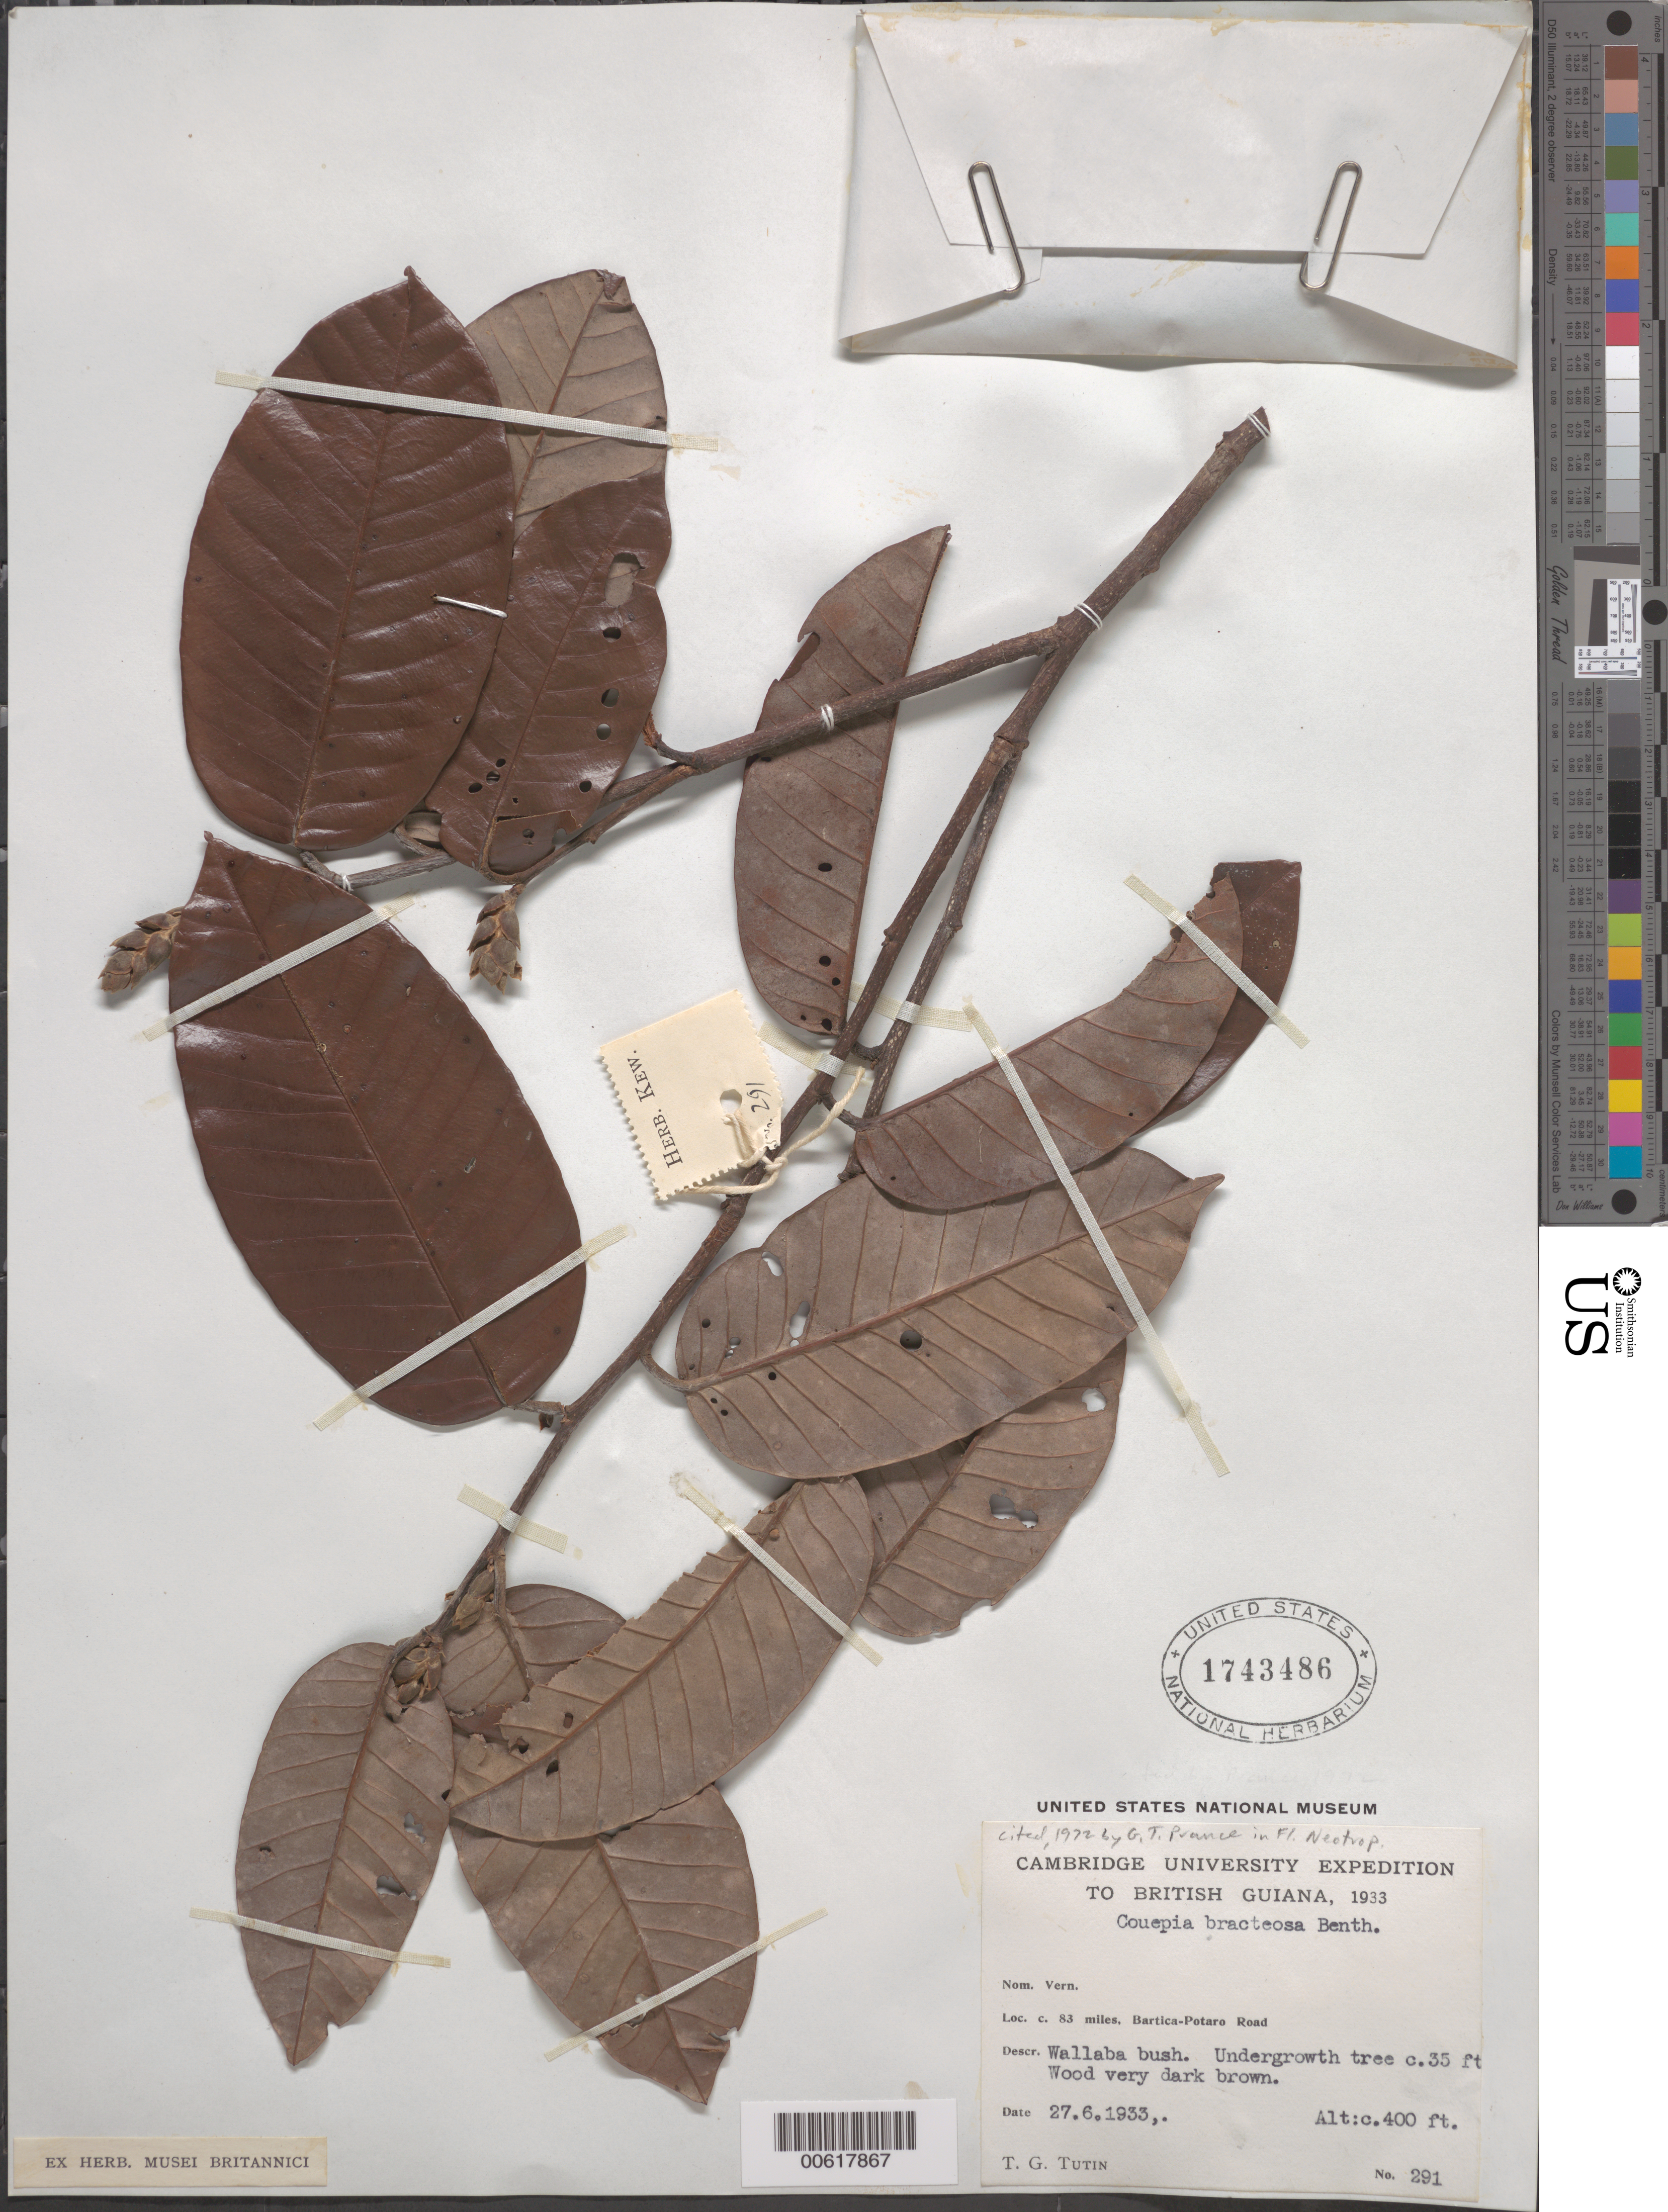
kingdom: Plantae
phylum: Tracheophyta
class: Magnoliopsida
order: Malpighiales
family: Chrysobalanaceae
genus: Couepia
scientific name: Couepia bracteosa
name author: Benth.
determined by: Prance, G. T.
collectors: T. G. Tutin & A. Persaud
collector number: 291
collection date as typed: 27-Jun-33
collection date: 1933-06-27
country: Guyana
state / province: Potaro-Siparuni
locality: Bartica-Potaro road, mile 83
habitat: Wallaba bush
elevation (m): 122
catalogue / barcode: US 1743486